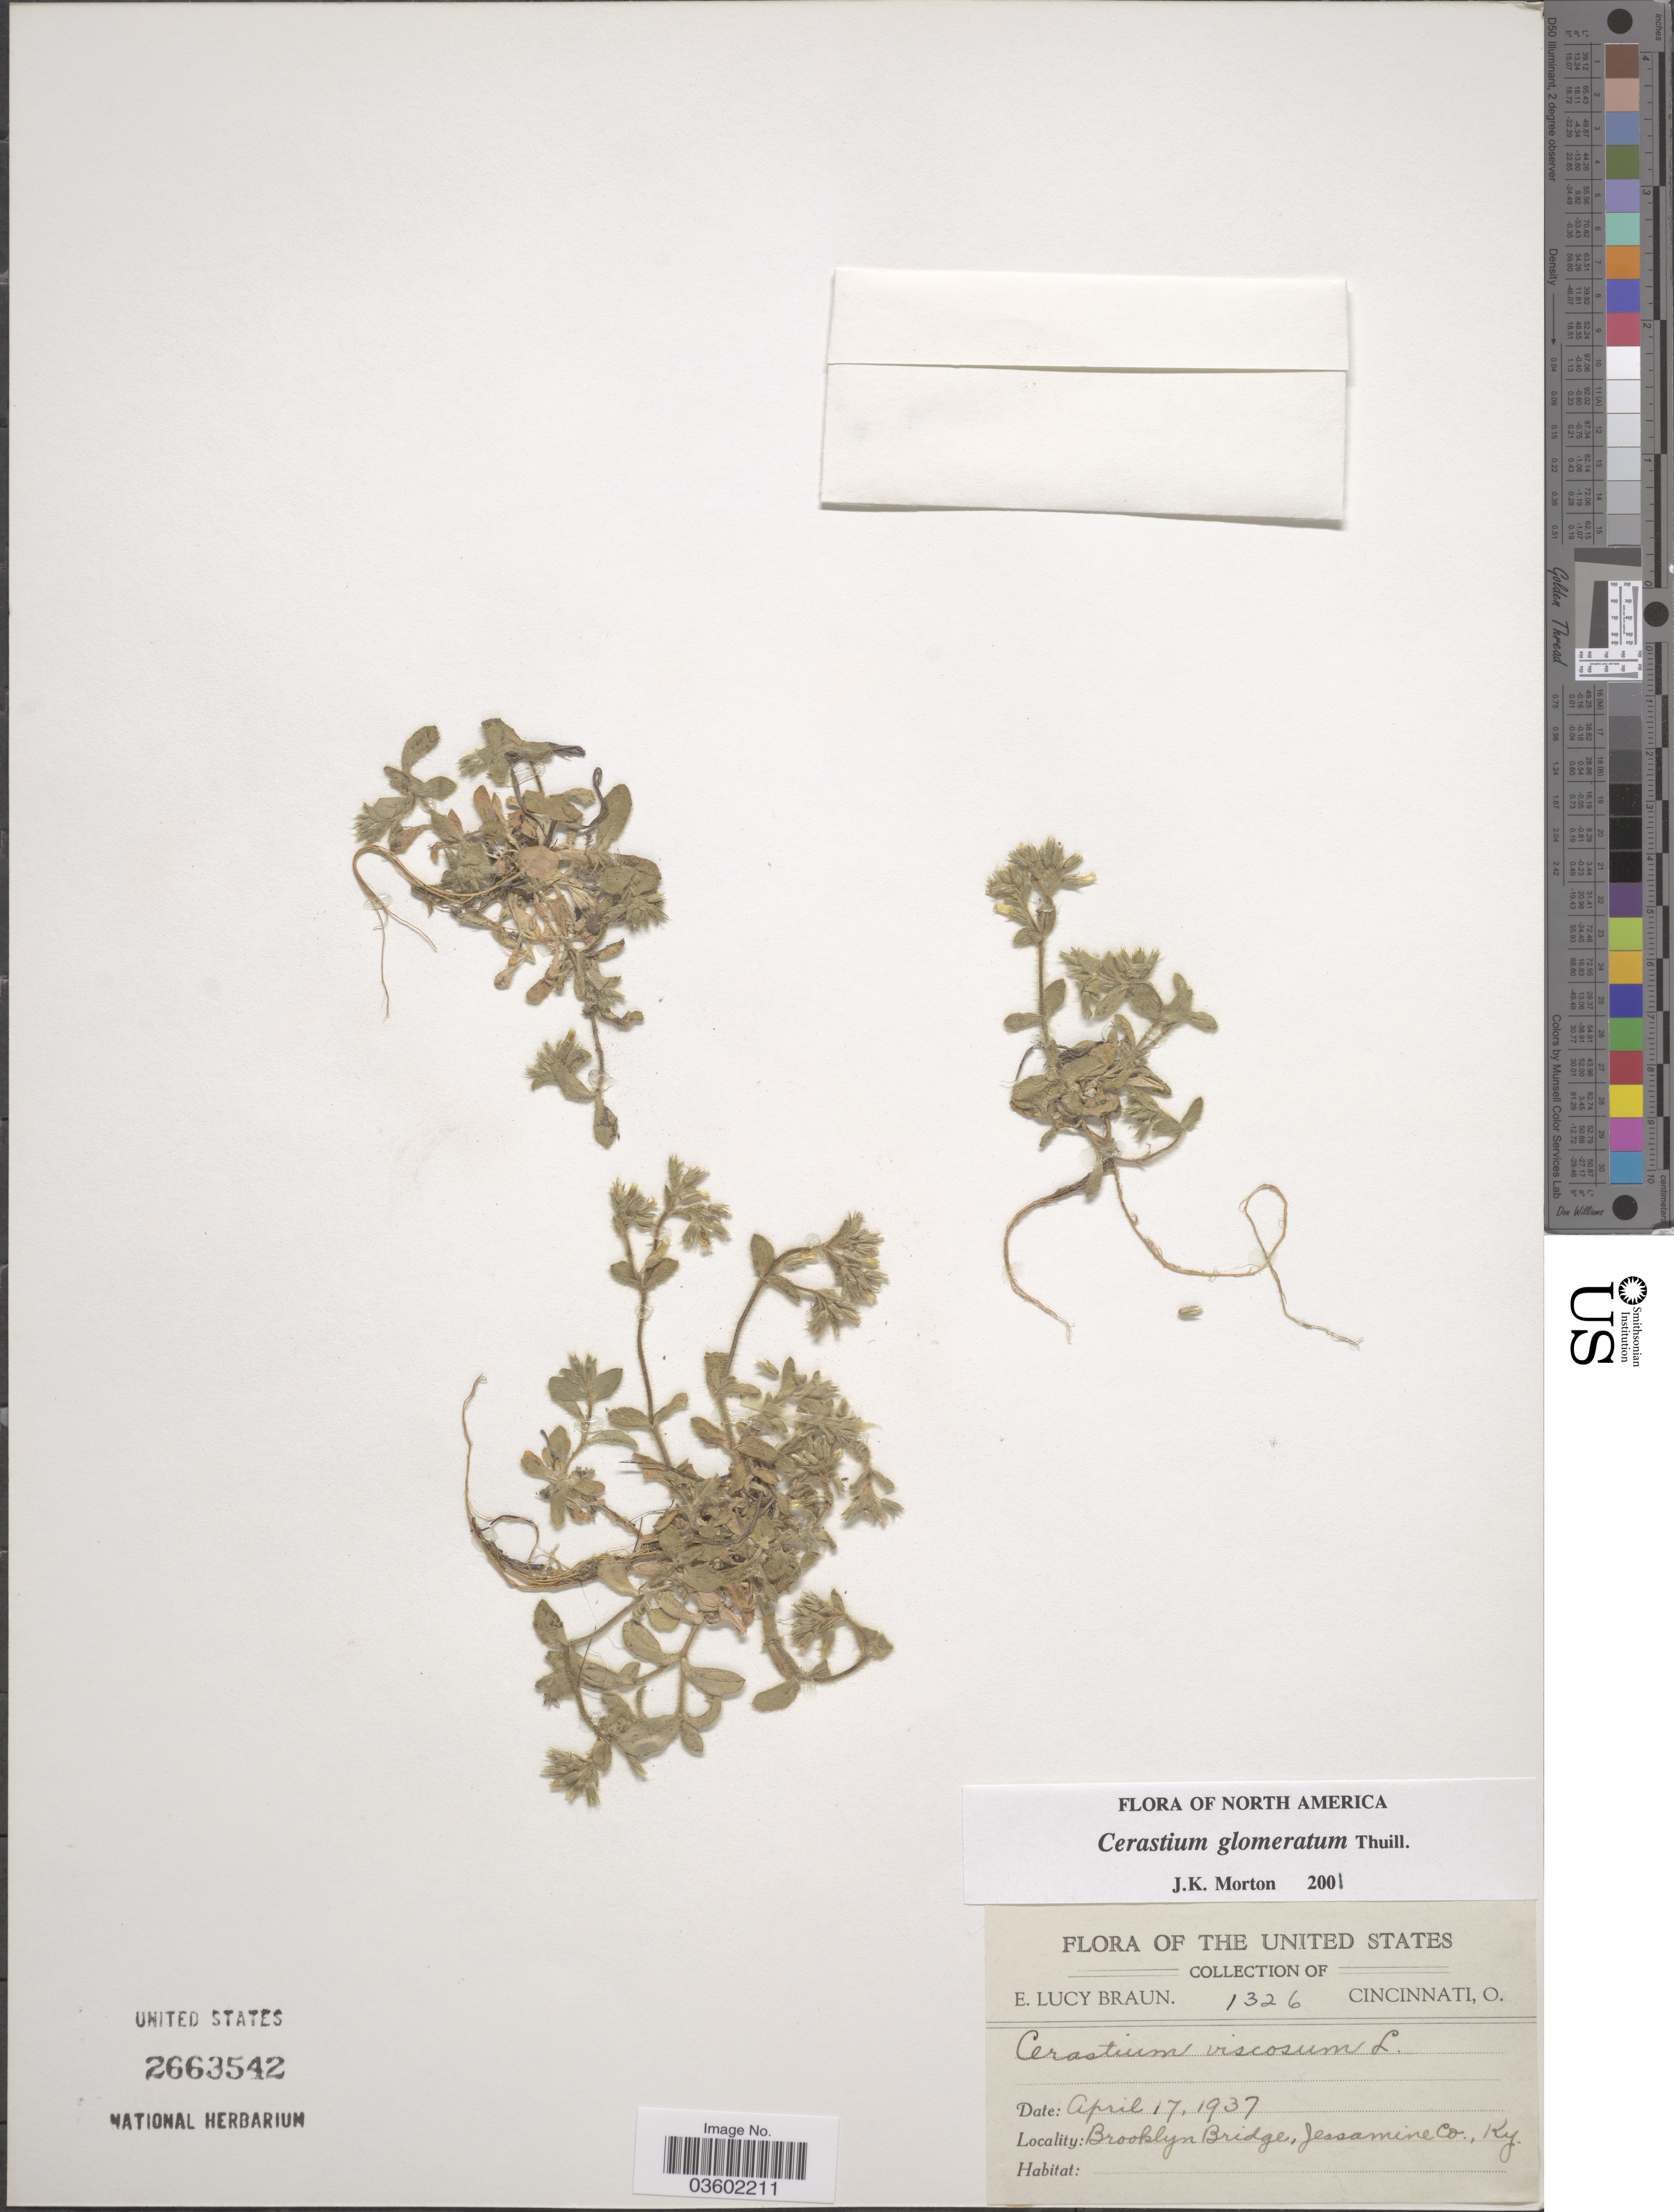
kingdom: Plantae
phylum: Tracheophyta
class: Magnoliopsida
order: Caryophyllales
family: Caryophyllaceae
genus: Cerastium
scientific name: Cerastium viscosum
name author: L.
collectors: E. L. Braun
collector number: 1326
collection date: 1937-04-17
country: United States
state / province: Kentucky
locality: Brooklyn Bridge, Jessamine Co.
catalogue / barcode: US 2663542